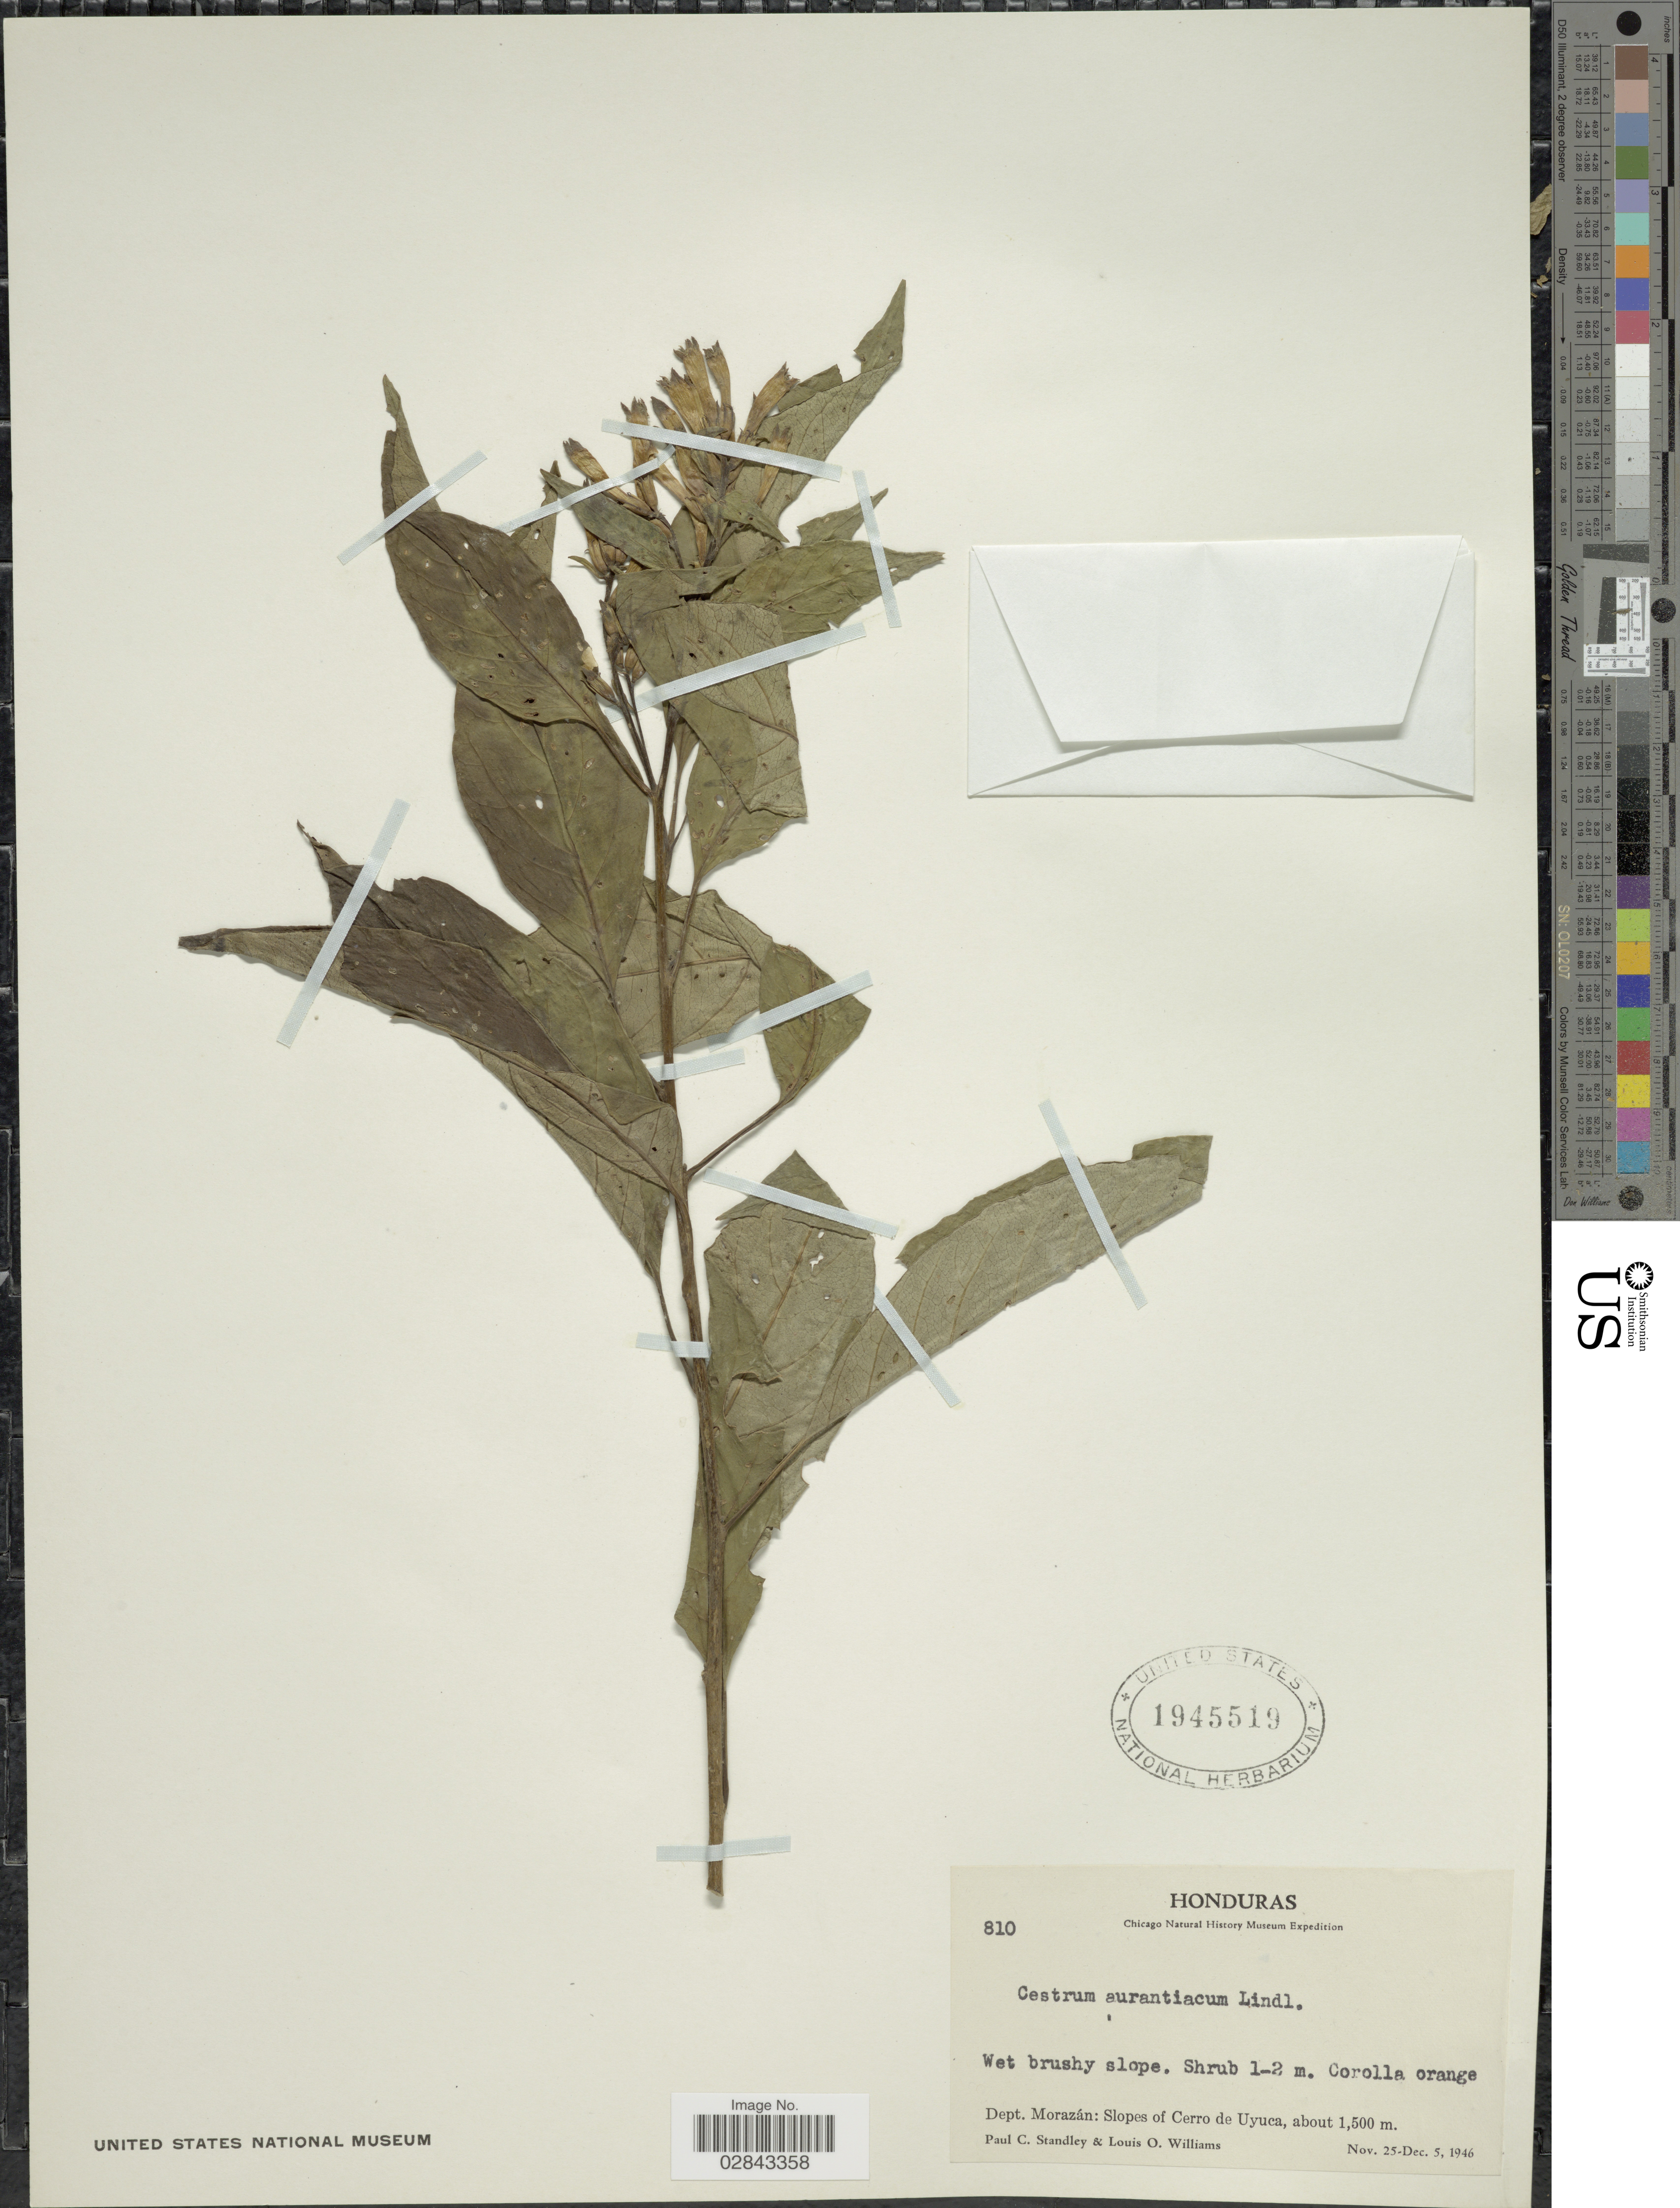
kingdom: Plantae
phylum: Tracheophyta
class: Magnoliopsida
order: Solanales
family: Solanaceae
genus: Cestrum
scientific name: Cestrum aurantiacum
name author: Lindley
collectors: P. C. Standley & L. O. Williams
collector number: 810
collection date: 1946-11-25/1946-12-05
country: Honduras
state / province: Fco. Morazán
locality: Dept. Morazán: Slopes of Cerro de Uyuca.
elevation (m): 1500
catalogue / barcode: US 1945519